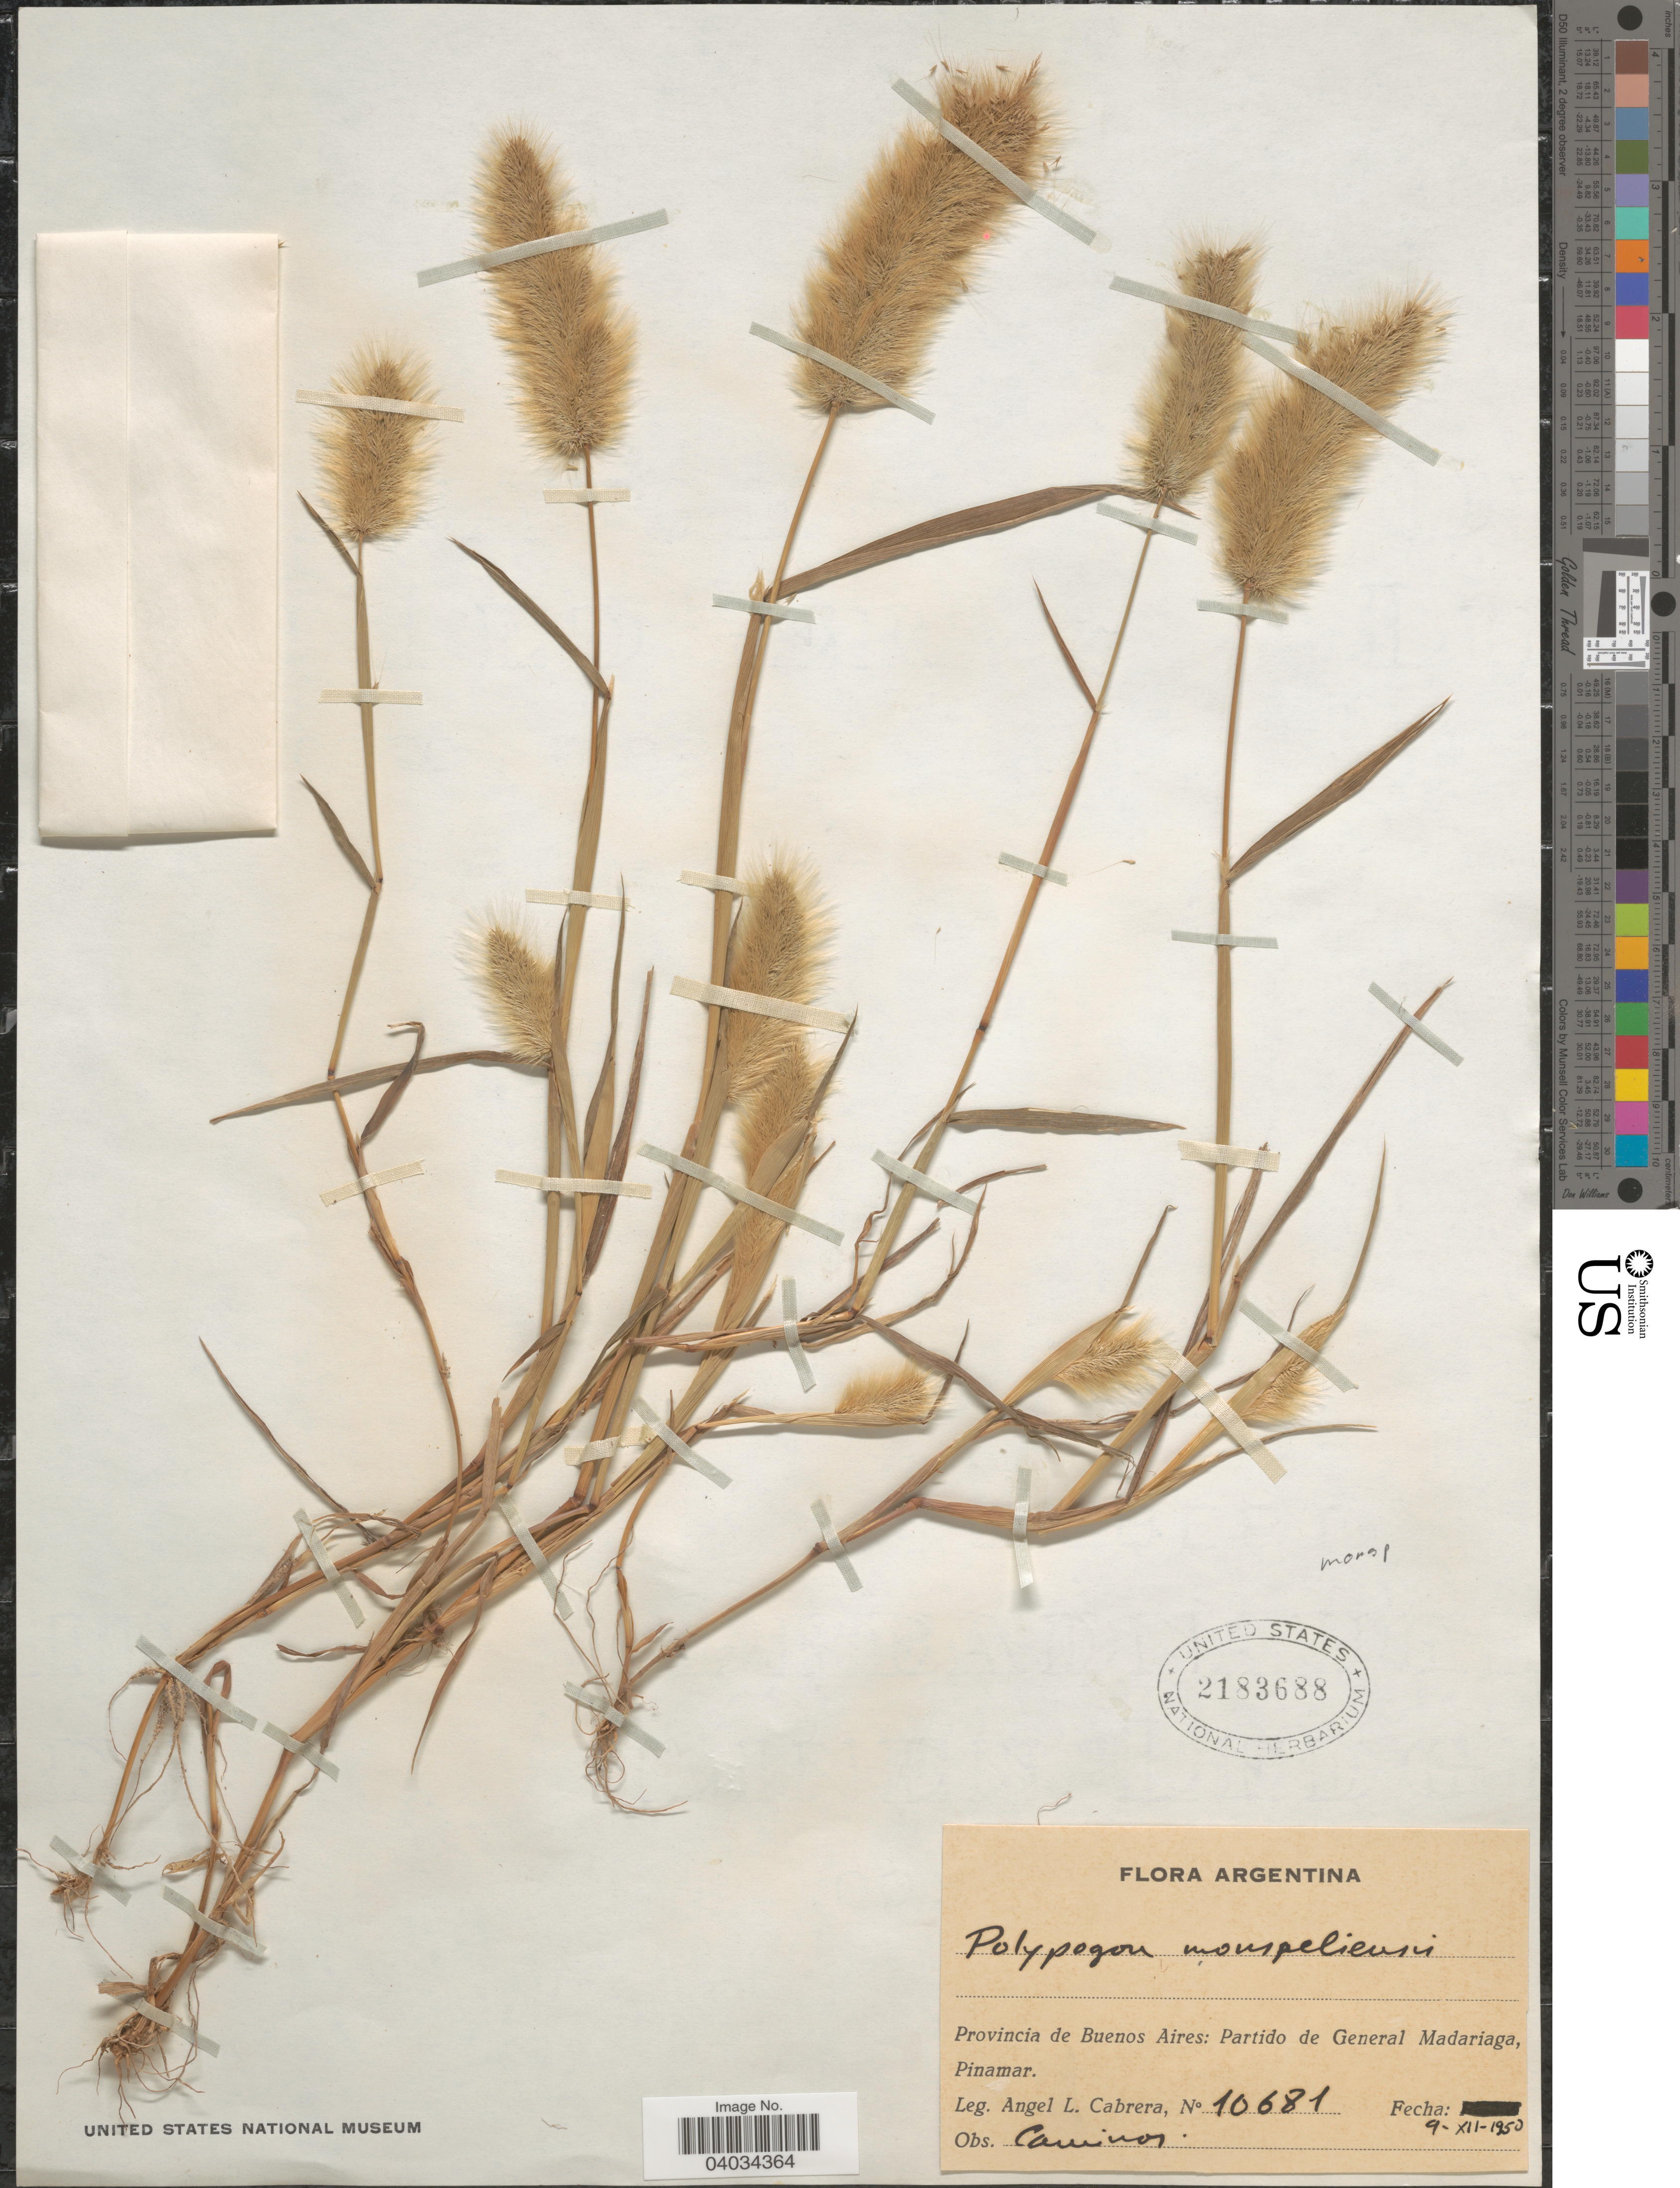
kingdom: Plantae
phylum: Tracheophyta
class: Liliopsida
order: Poales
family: Poaceae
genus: Polypogon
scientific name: Polypogon monspeliensis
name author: (L.) Desf.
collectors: A. L. Cabrera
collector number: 10681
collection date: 1950-12-09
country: Argentina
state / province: Buenos Aires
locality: Partido de General Madariaga, Pinamar.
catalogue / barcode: US 2183688